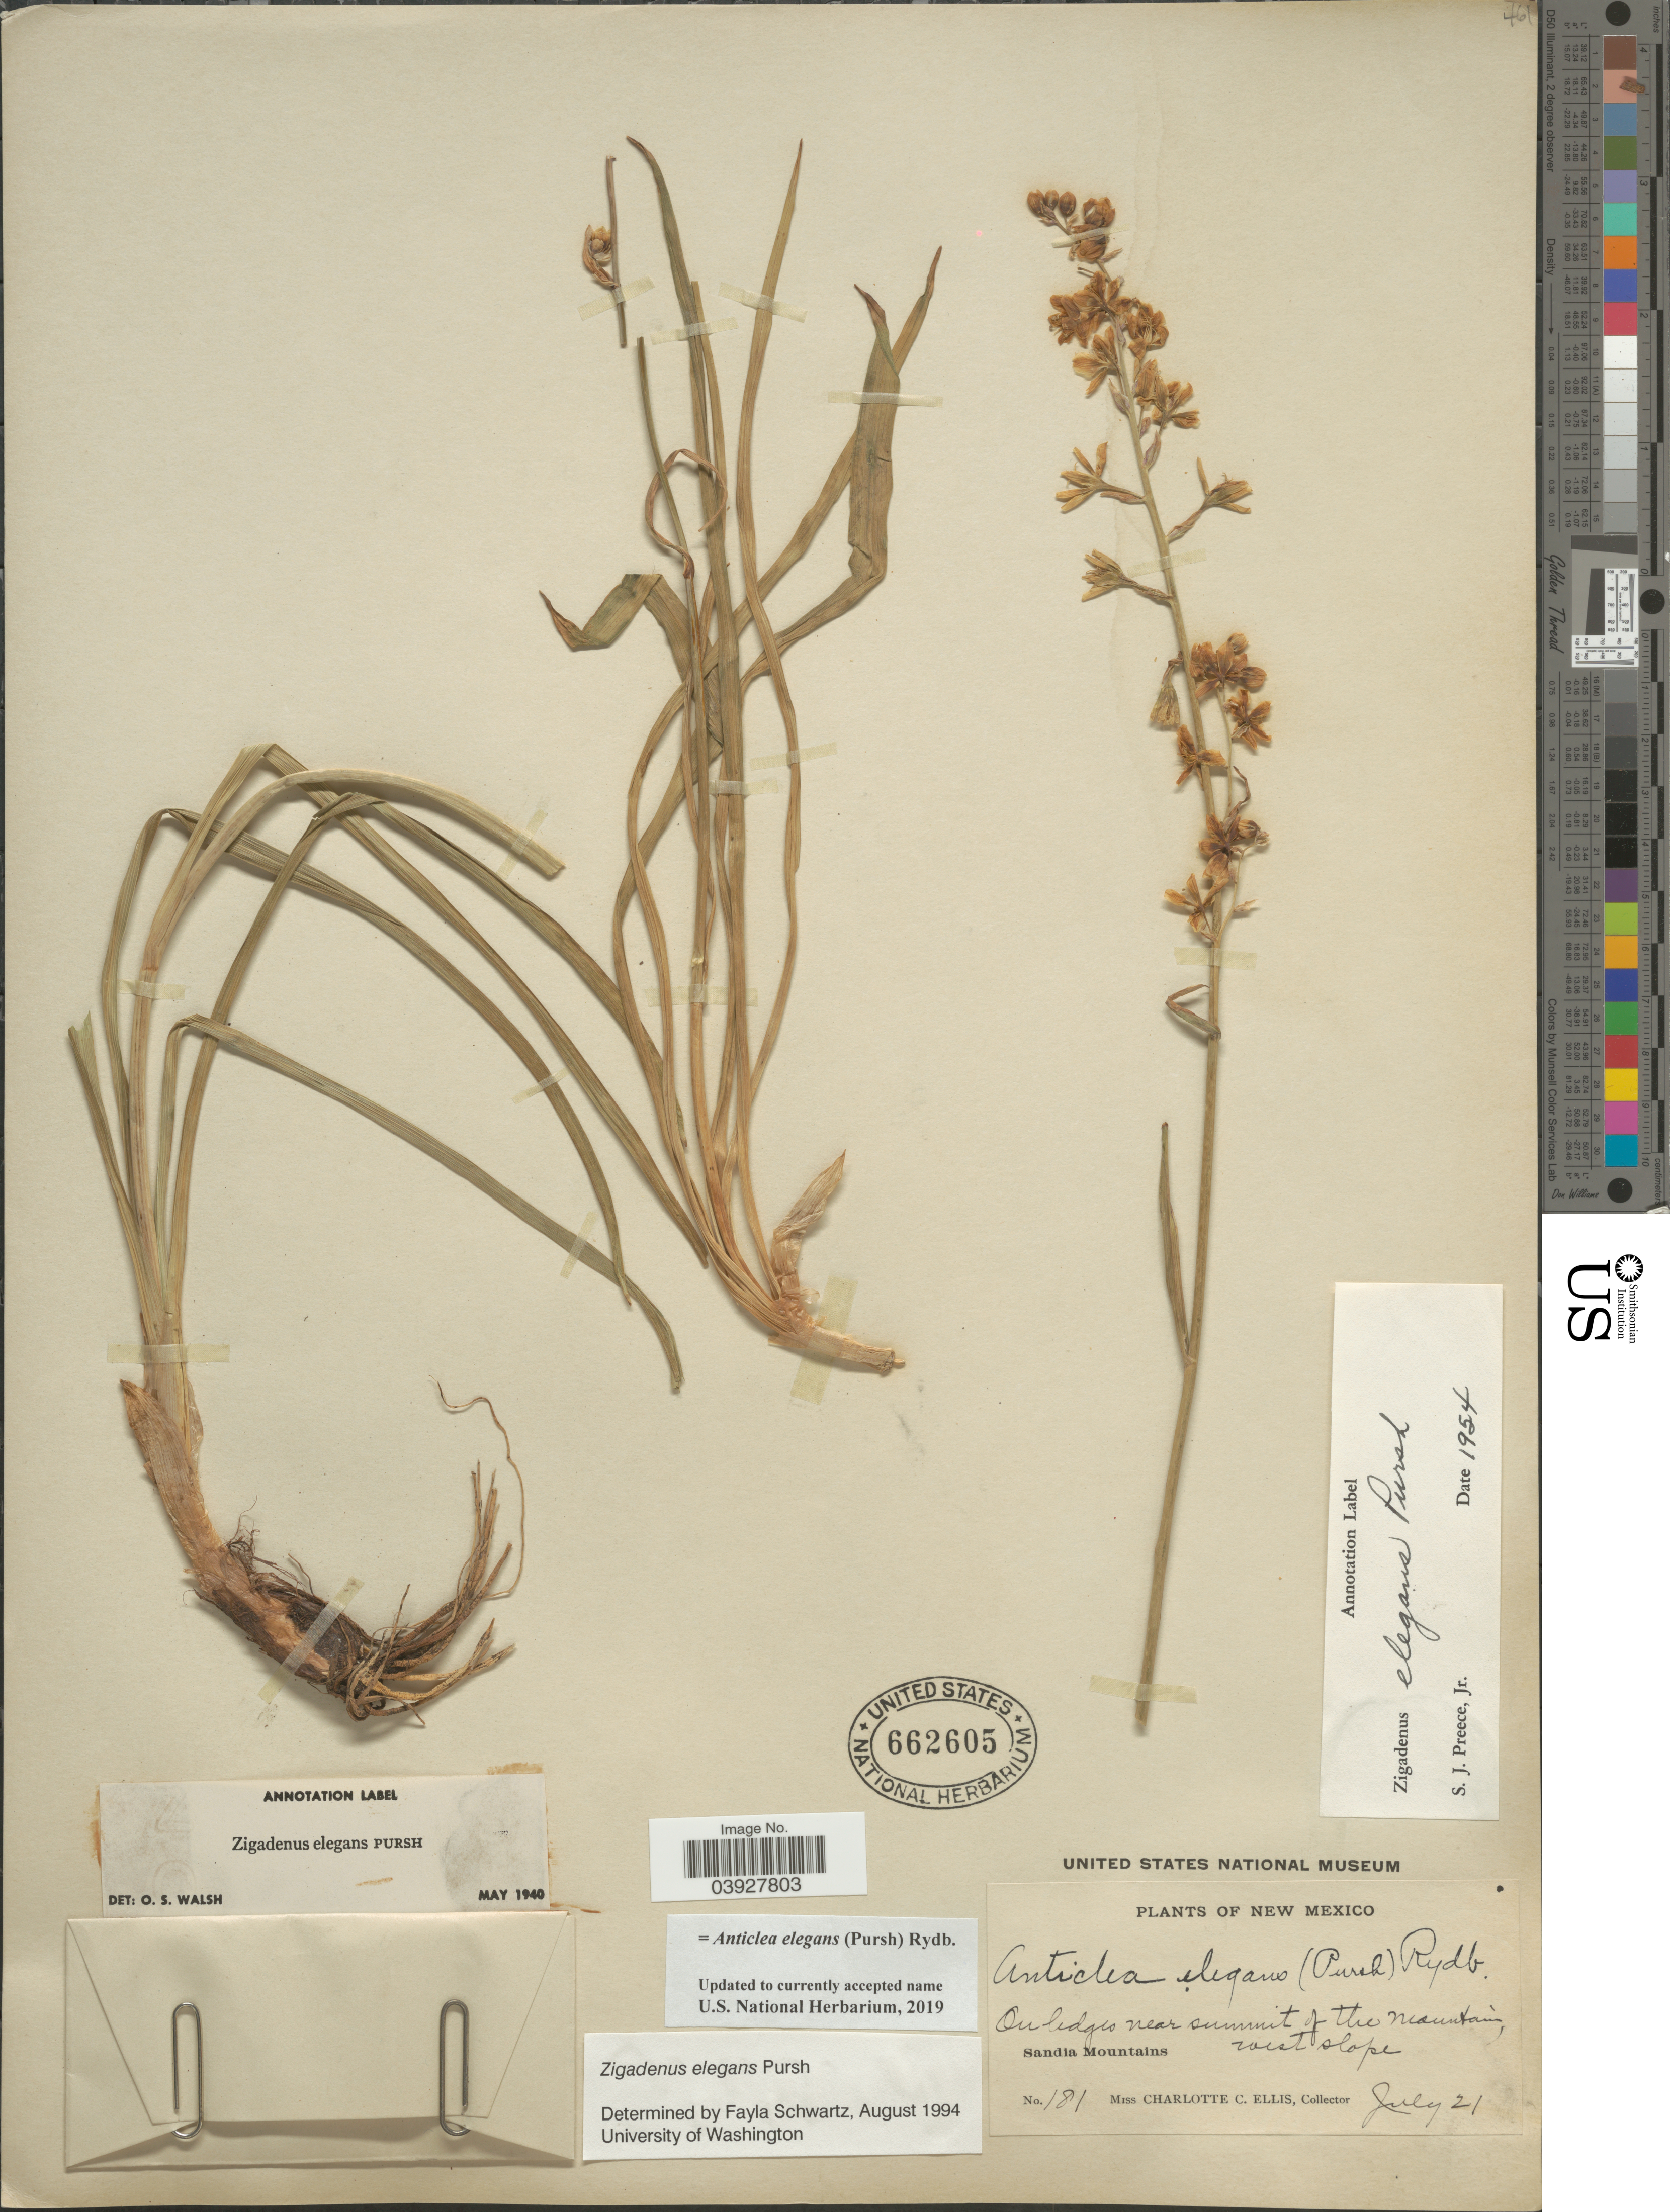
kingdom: Plantae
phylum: Tracheophyta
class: Liliopsida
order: Liliales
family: Melanthiaceae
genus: Anticlea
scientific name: Anticlea elegans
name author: (Pursh) Rydb.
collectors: C. C. Ellis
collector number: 181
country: United States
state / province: New Mexico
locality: On ledges near summit of the mountain, west slope. Sandia Mountains.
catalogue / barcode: US 662605